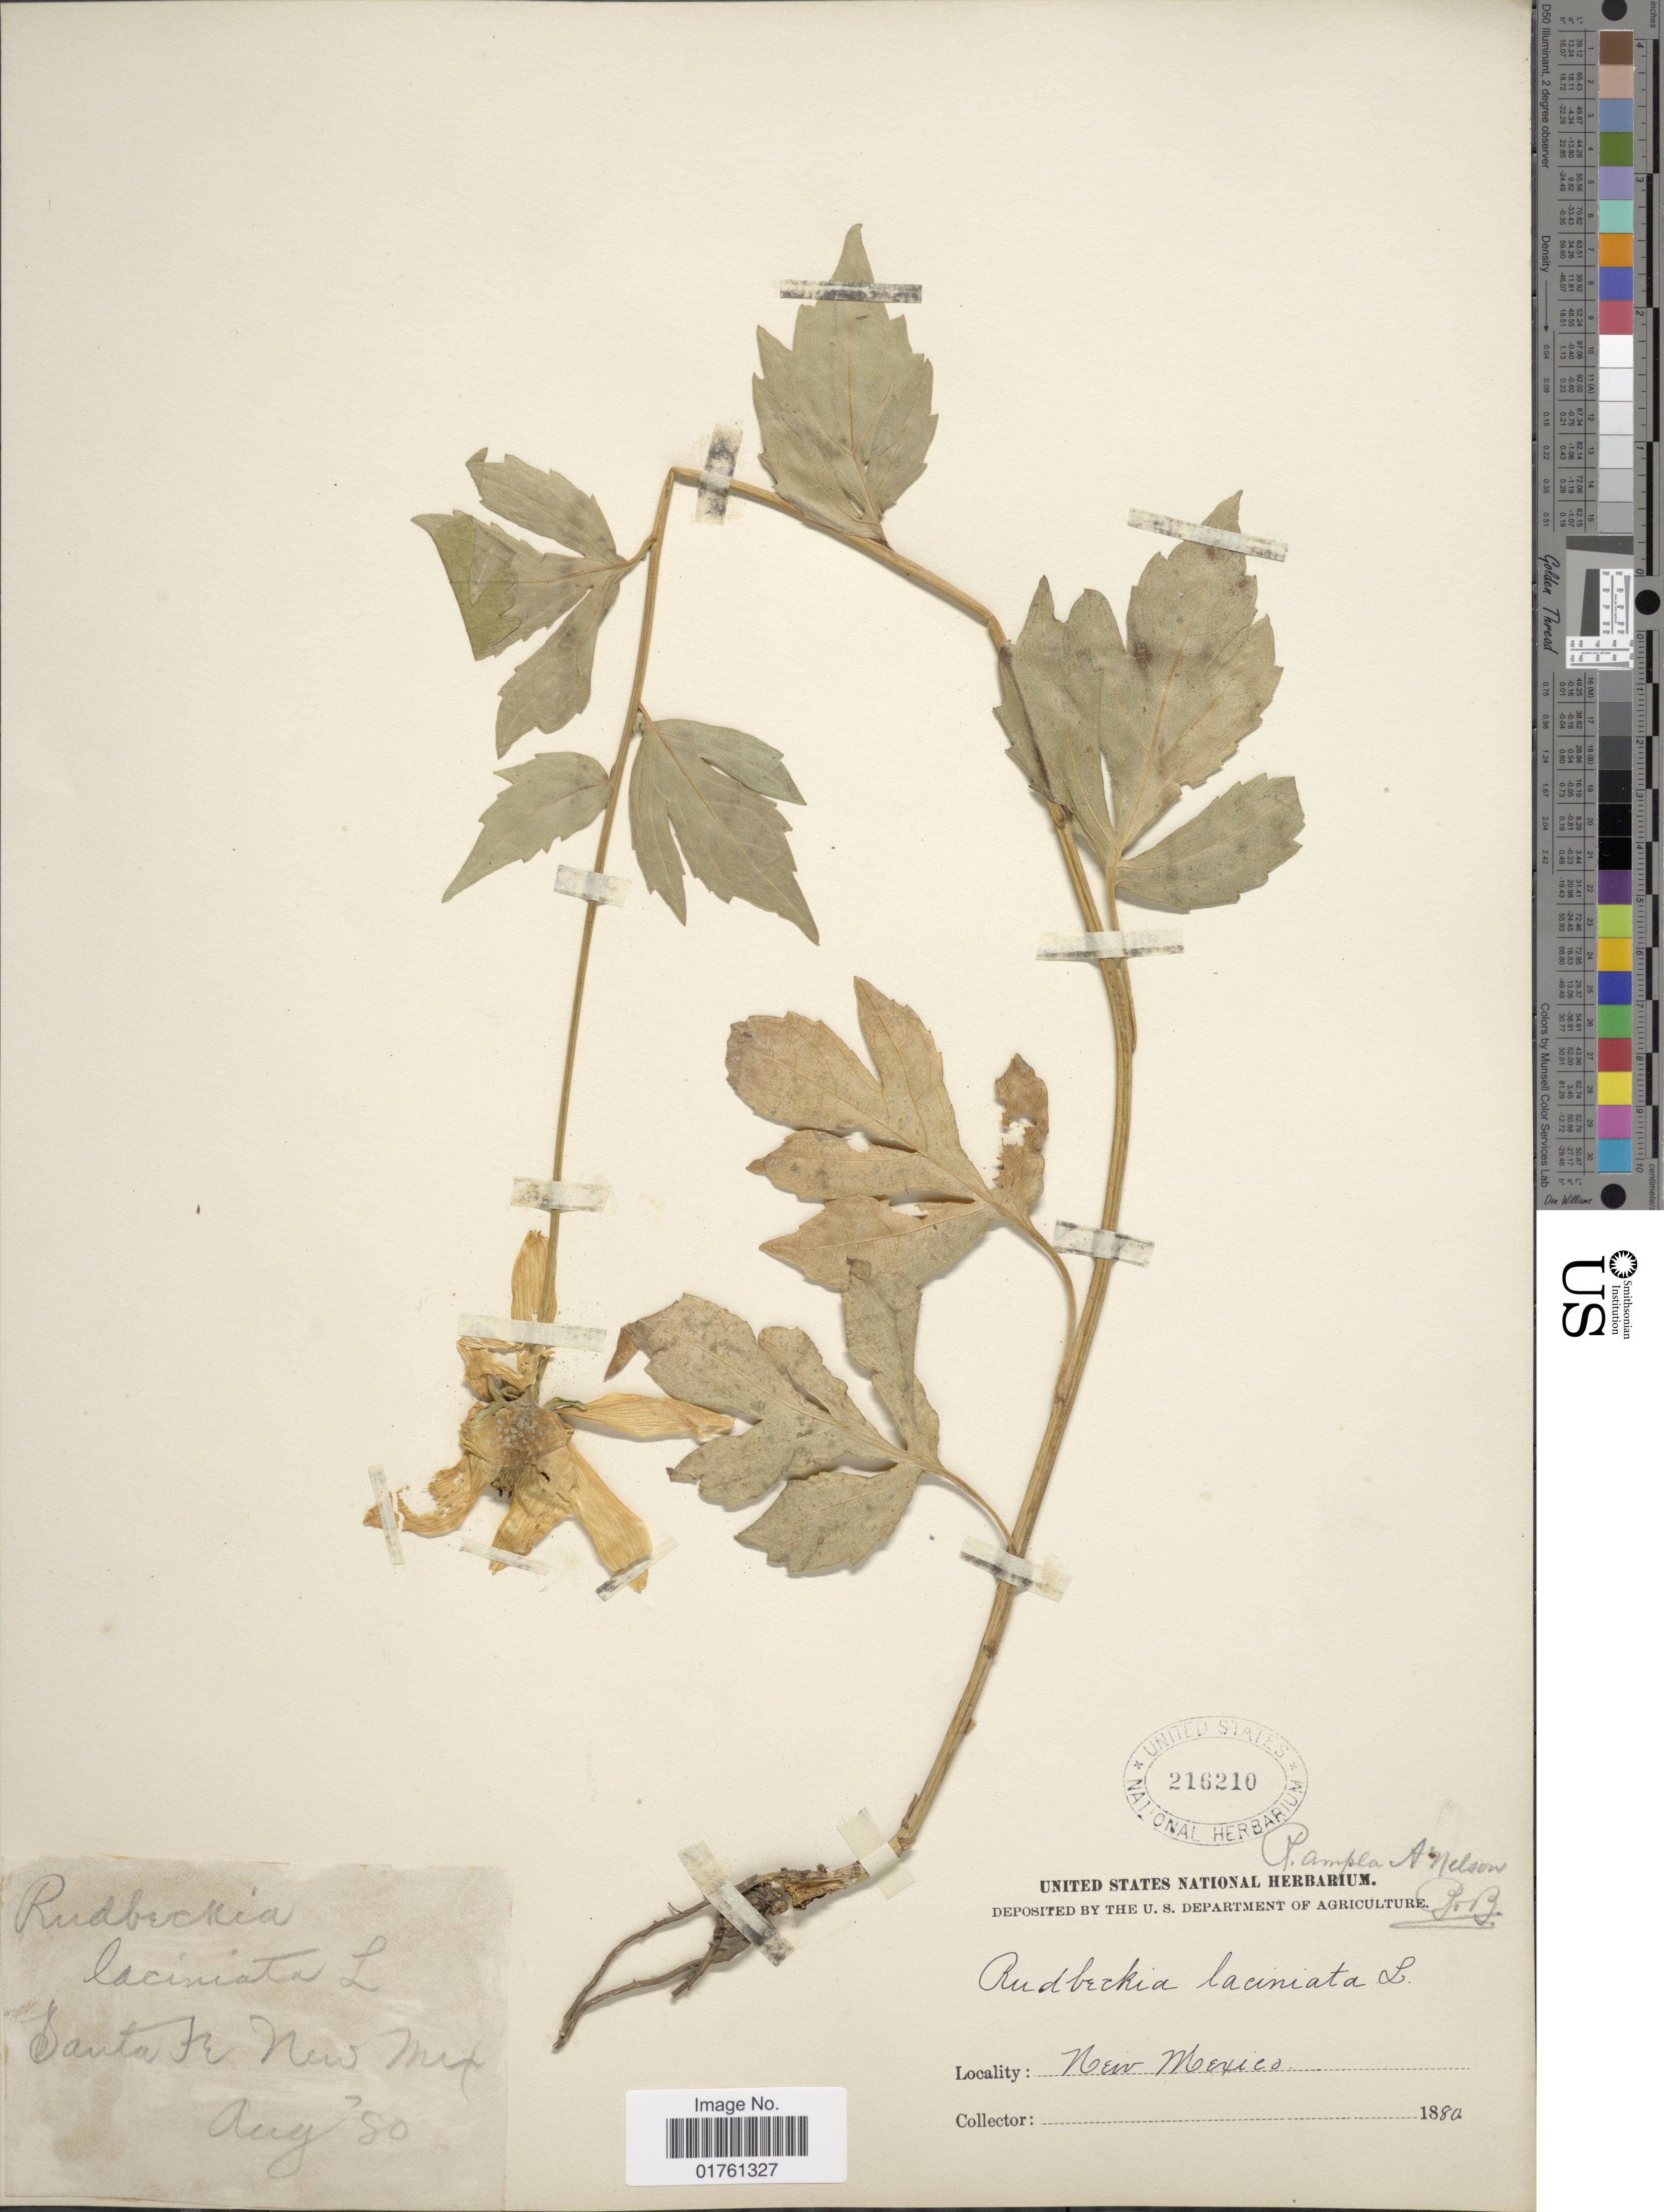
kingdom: Plantae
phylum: Tracheophyta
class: Magnoliopsida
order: Asterales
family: Asteraceae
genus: Rudbeckia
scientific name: Rudbeckia laciniata var. ampla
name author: (A. Nelson) Cronq.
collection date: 1880-08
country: United States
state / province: New Mexico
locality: Santa Fe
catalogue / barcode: US 216210